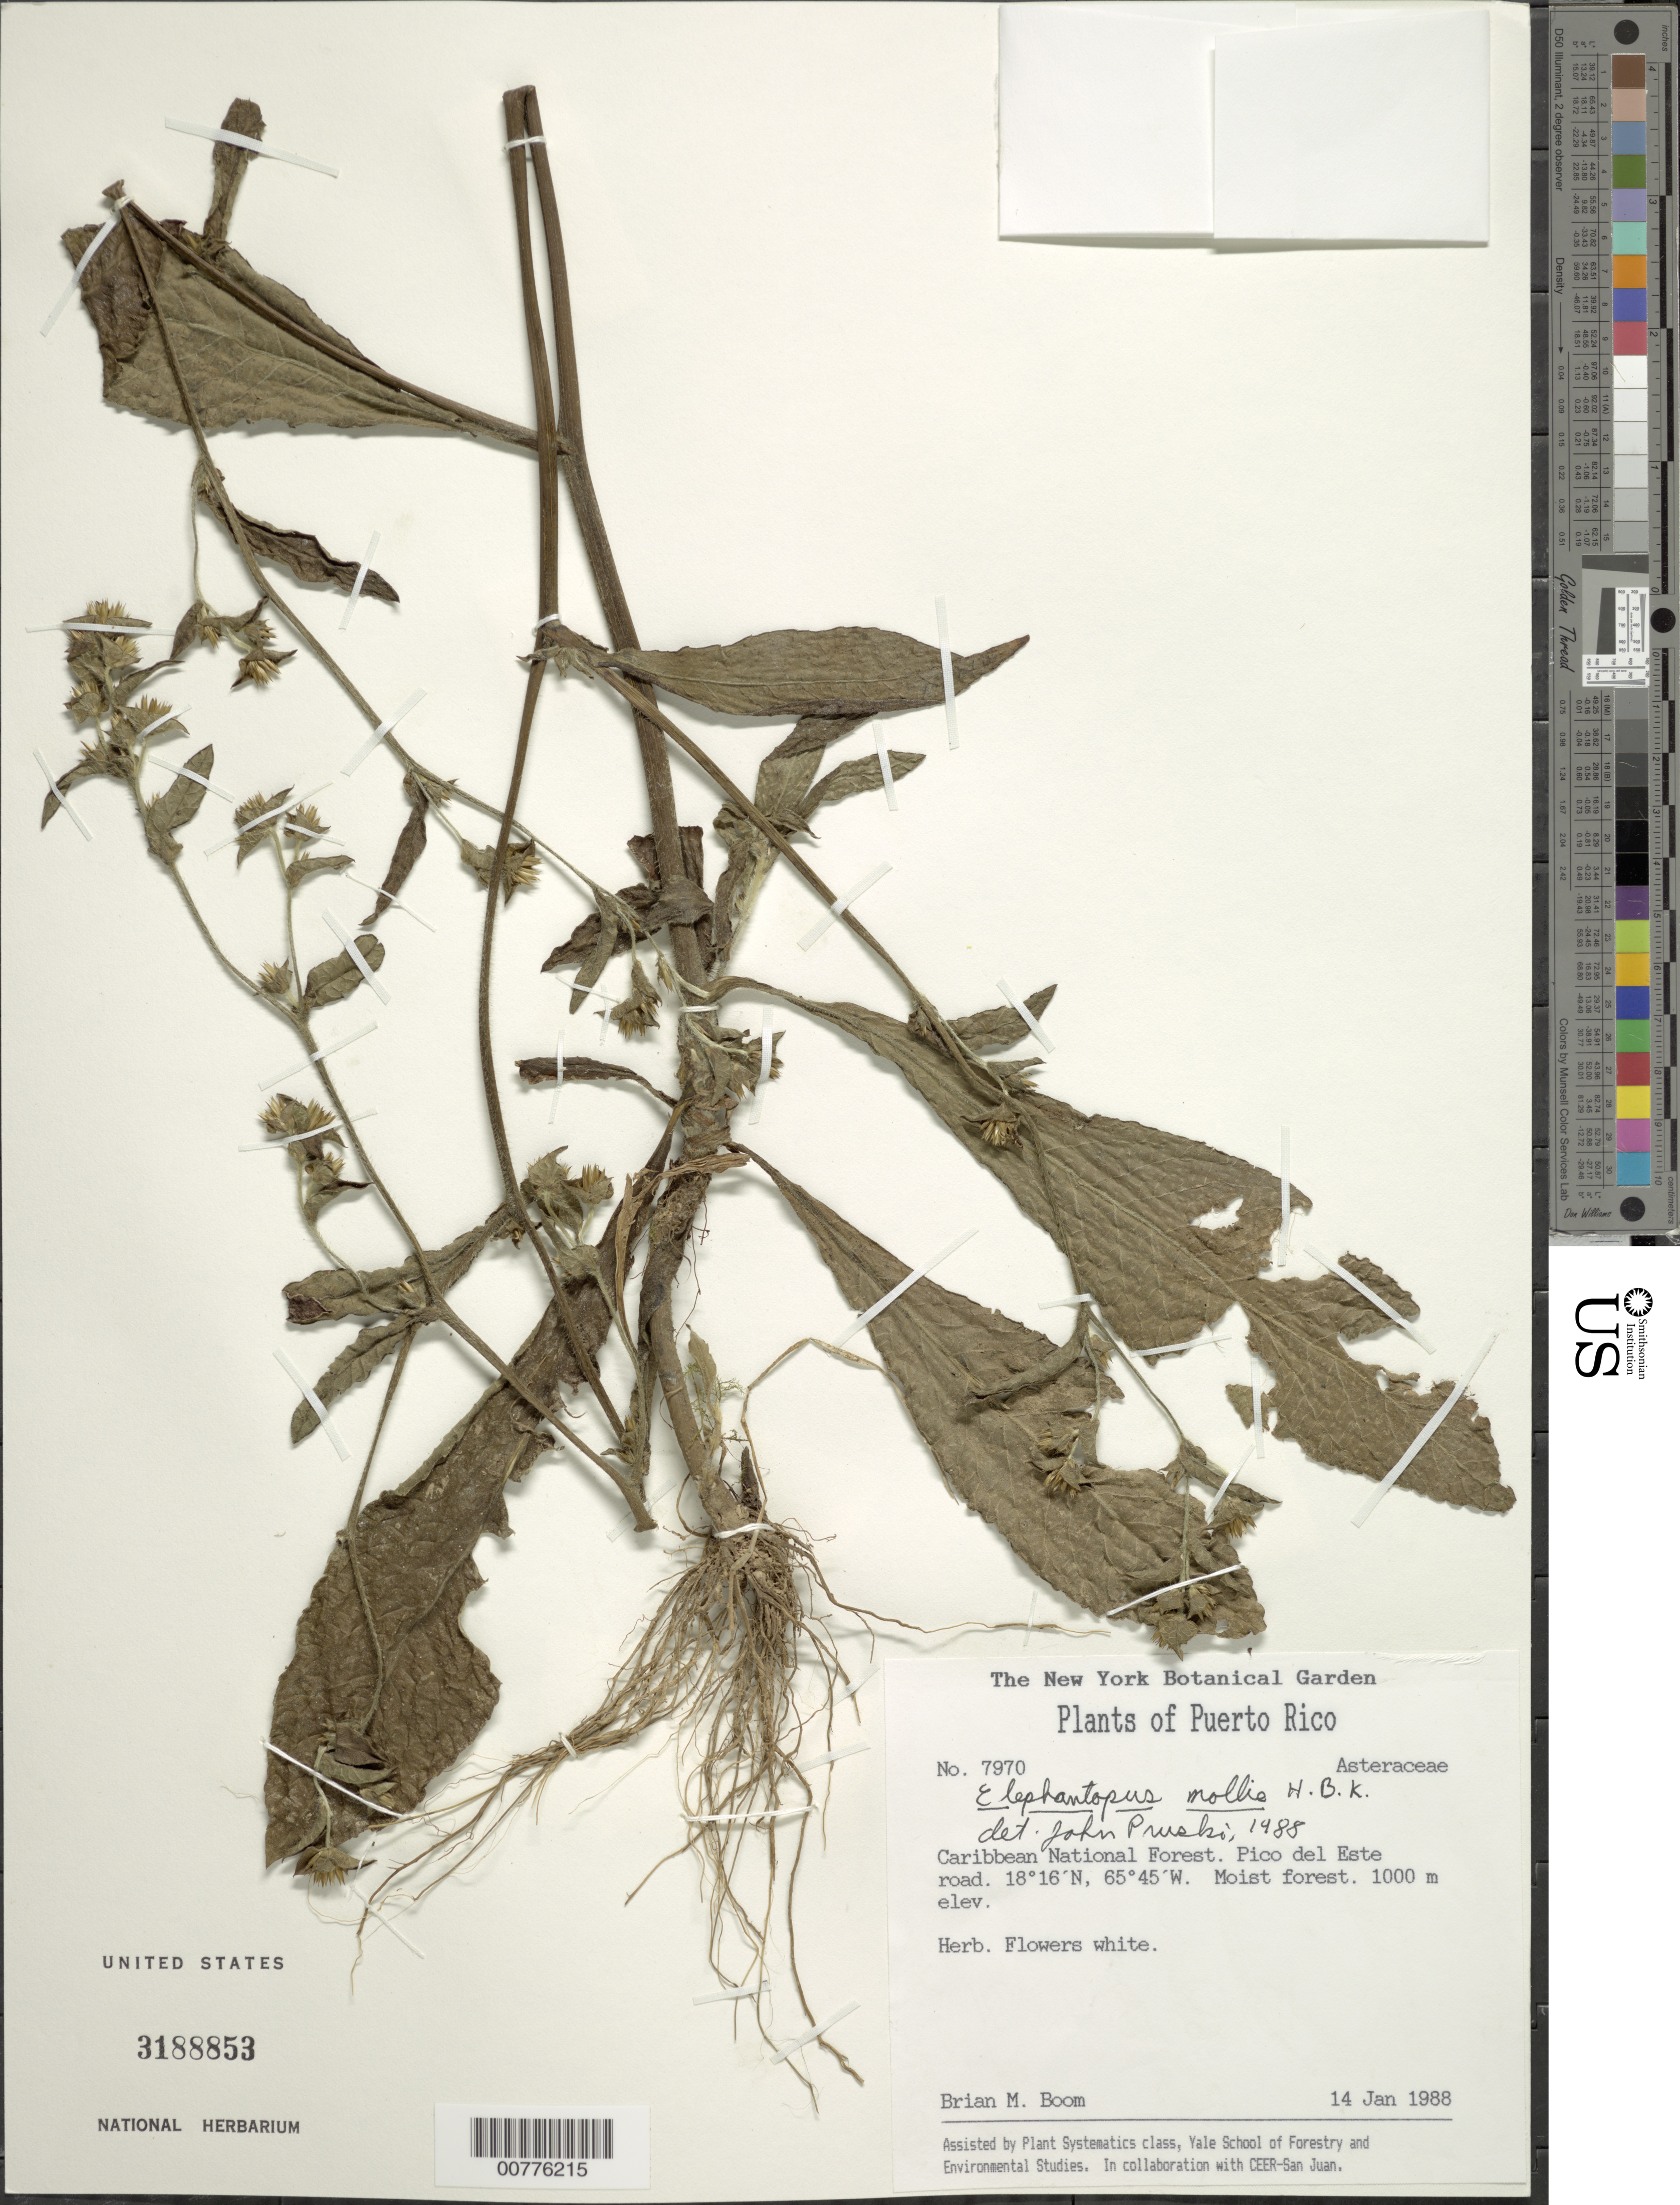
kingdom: Plantae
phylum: Tracheophyta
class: Magnoliopsida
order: Asterales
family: Asteraceae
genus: Elephantopus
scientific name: Elephantopus mollis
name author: Kunth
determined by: Pruski, J. F.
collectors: B. M. Boom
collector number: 7970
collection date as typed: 14 Jan 1988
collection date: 1988-01-14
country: Puerto Rico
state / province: Naguabo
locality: Caribbean National Forest: Pico del Este road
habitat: Moist forest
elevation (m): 1000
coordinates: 18.26666667, -65.75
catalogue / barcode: US 3188853